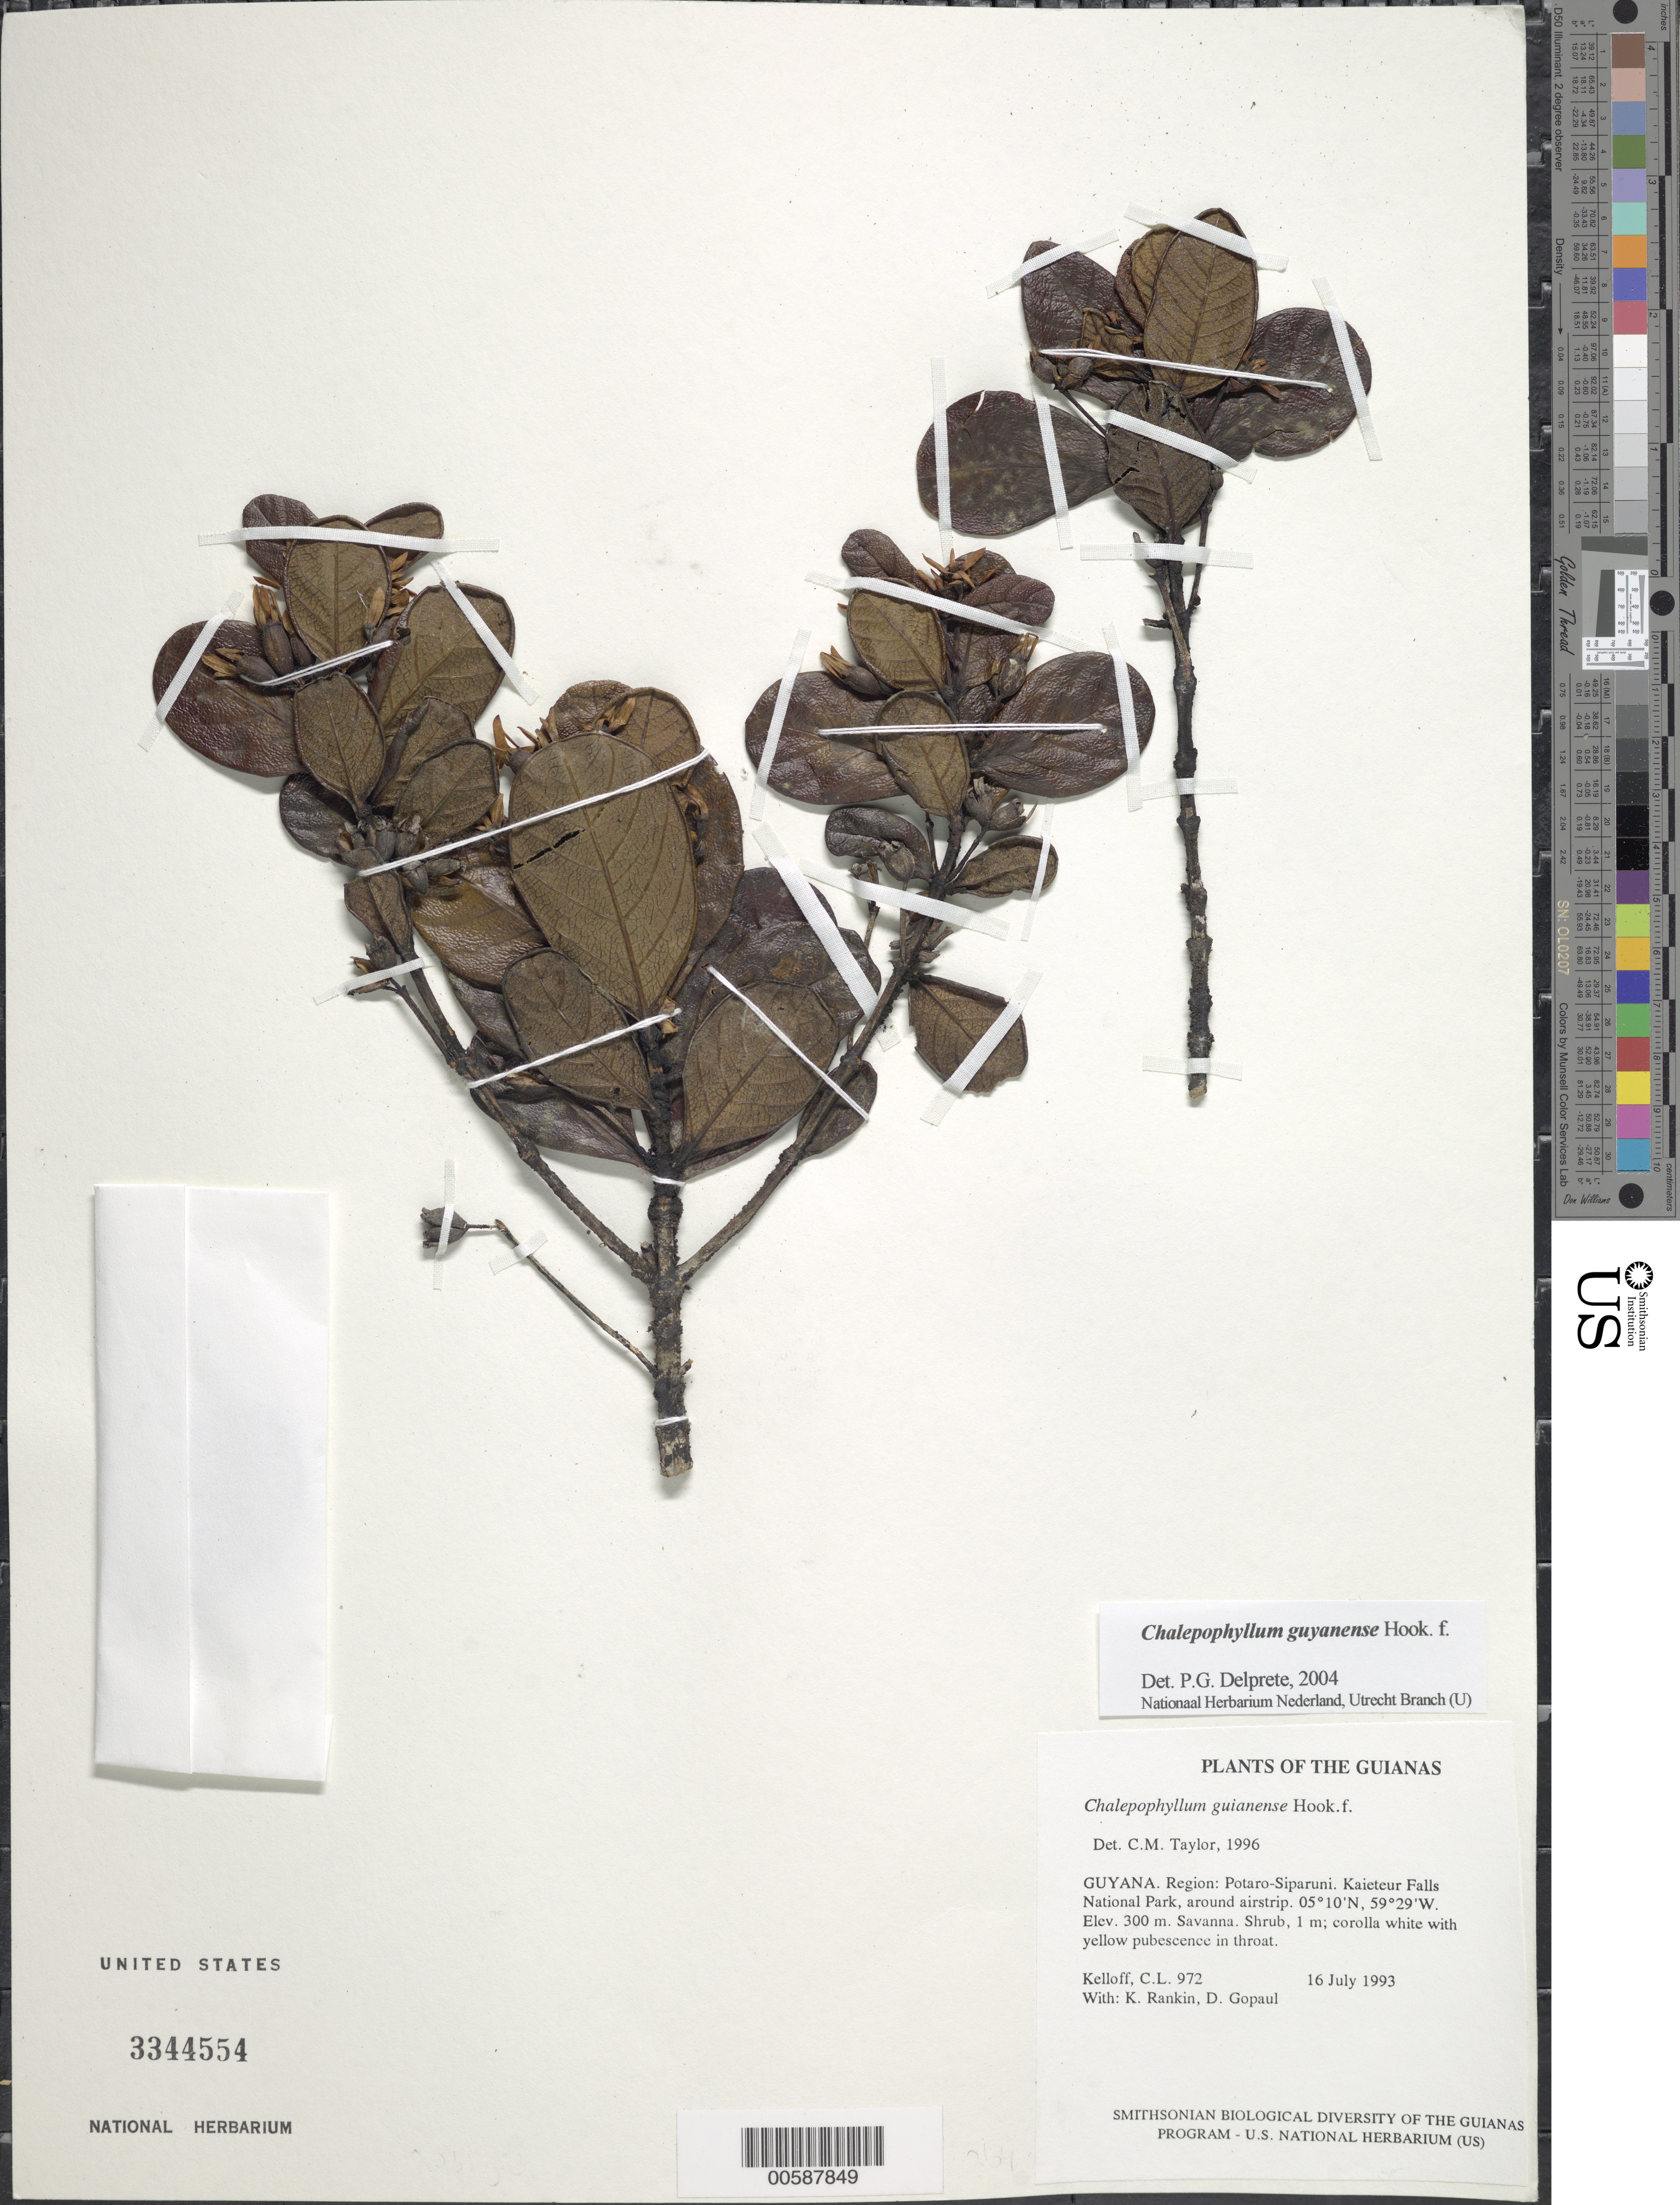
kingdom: Plantae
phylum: Tracheophyta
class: Magnoliopsida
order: Gentianales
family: Rubiaceae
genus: Chalepophyllum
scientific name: Chalepophyllum guianense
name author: Hook. f.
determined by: Taylor, Charlotte M.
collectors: C. L. Kelloff, K. Rankin & D. Gopaul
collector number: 972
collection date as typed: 16 July 1993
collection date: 1993-07-16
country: Guyana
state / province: Potaro-Siparuni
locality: Kaieteur Falls National Park, around airstrip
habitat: Savanna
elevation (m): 300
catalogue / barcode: US 3344554